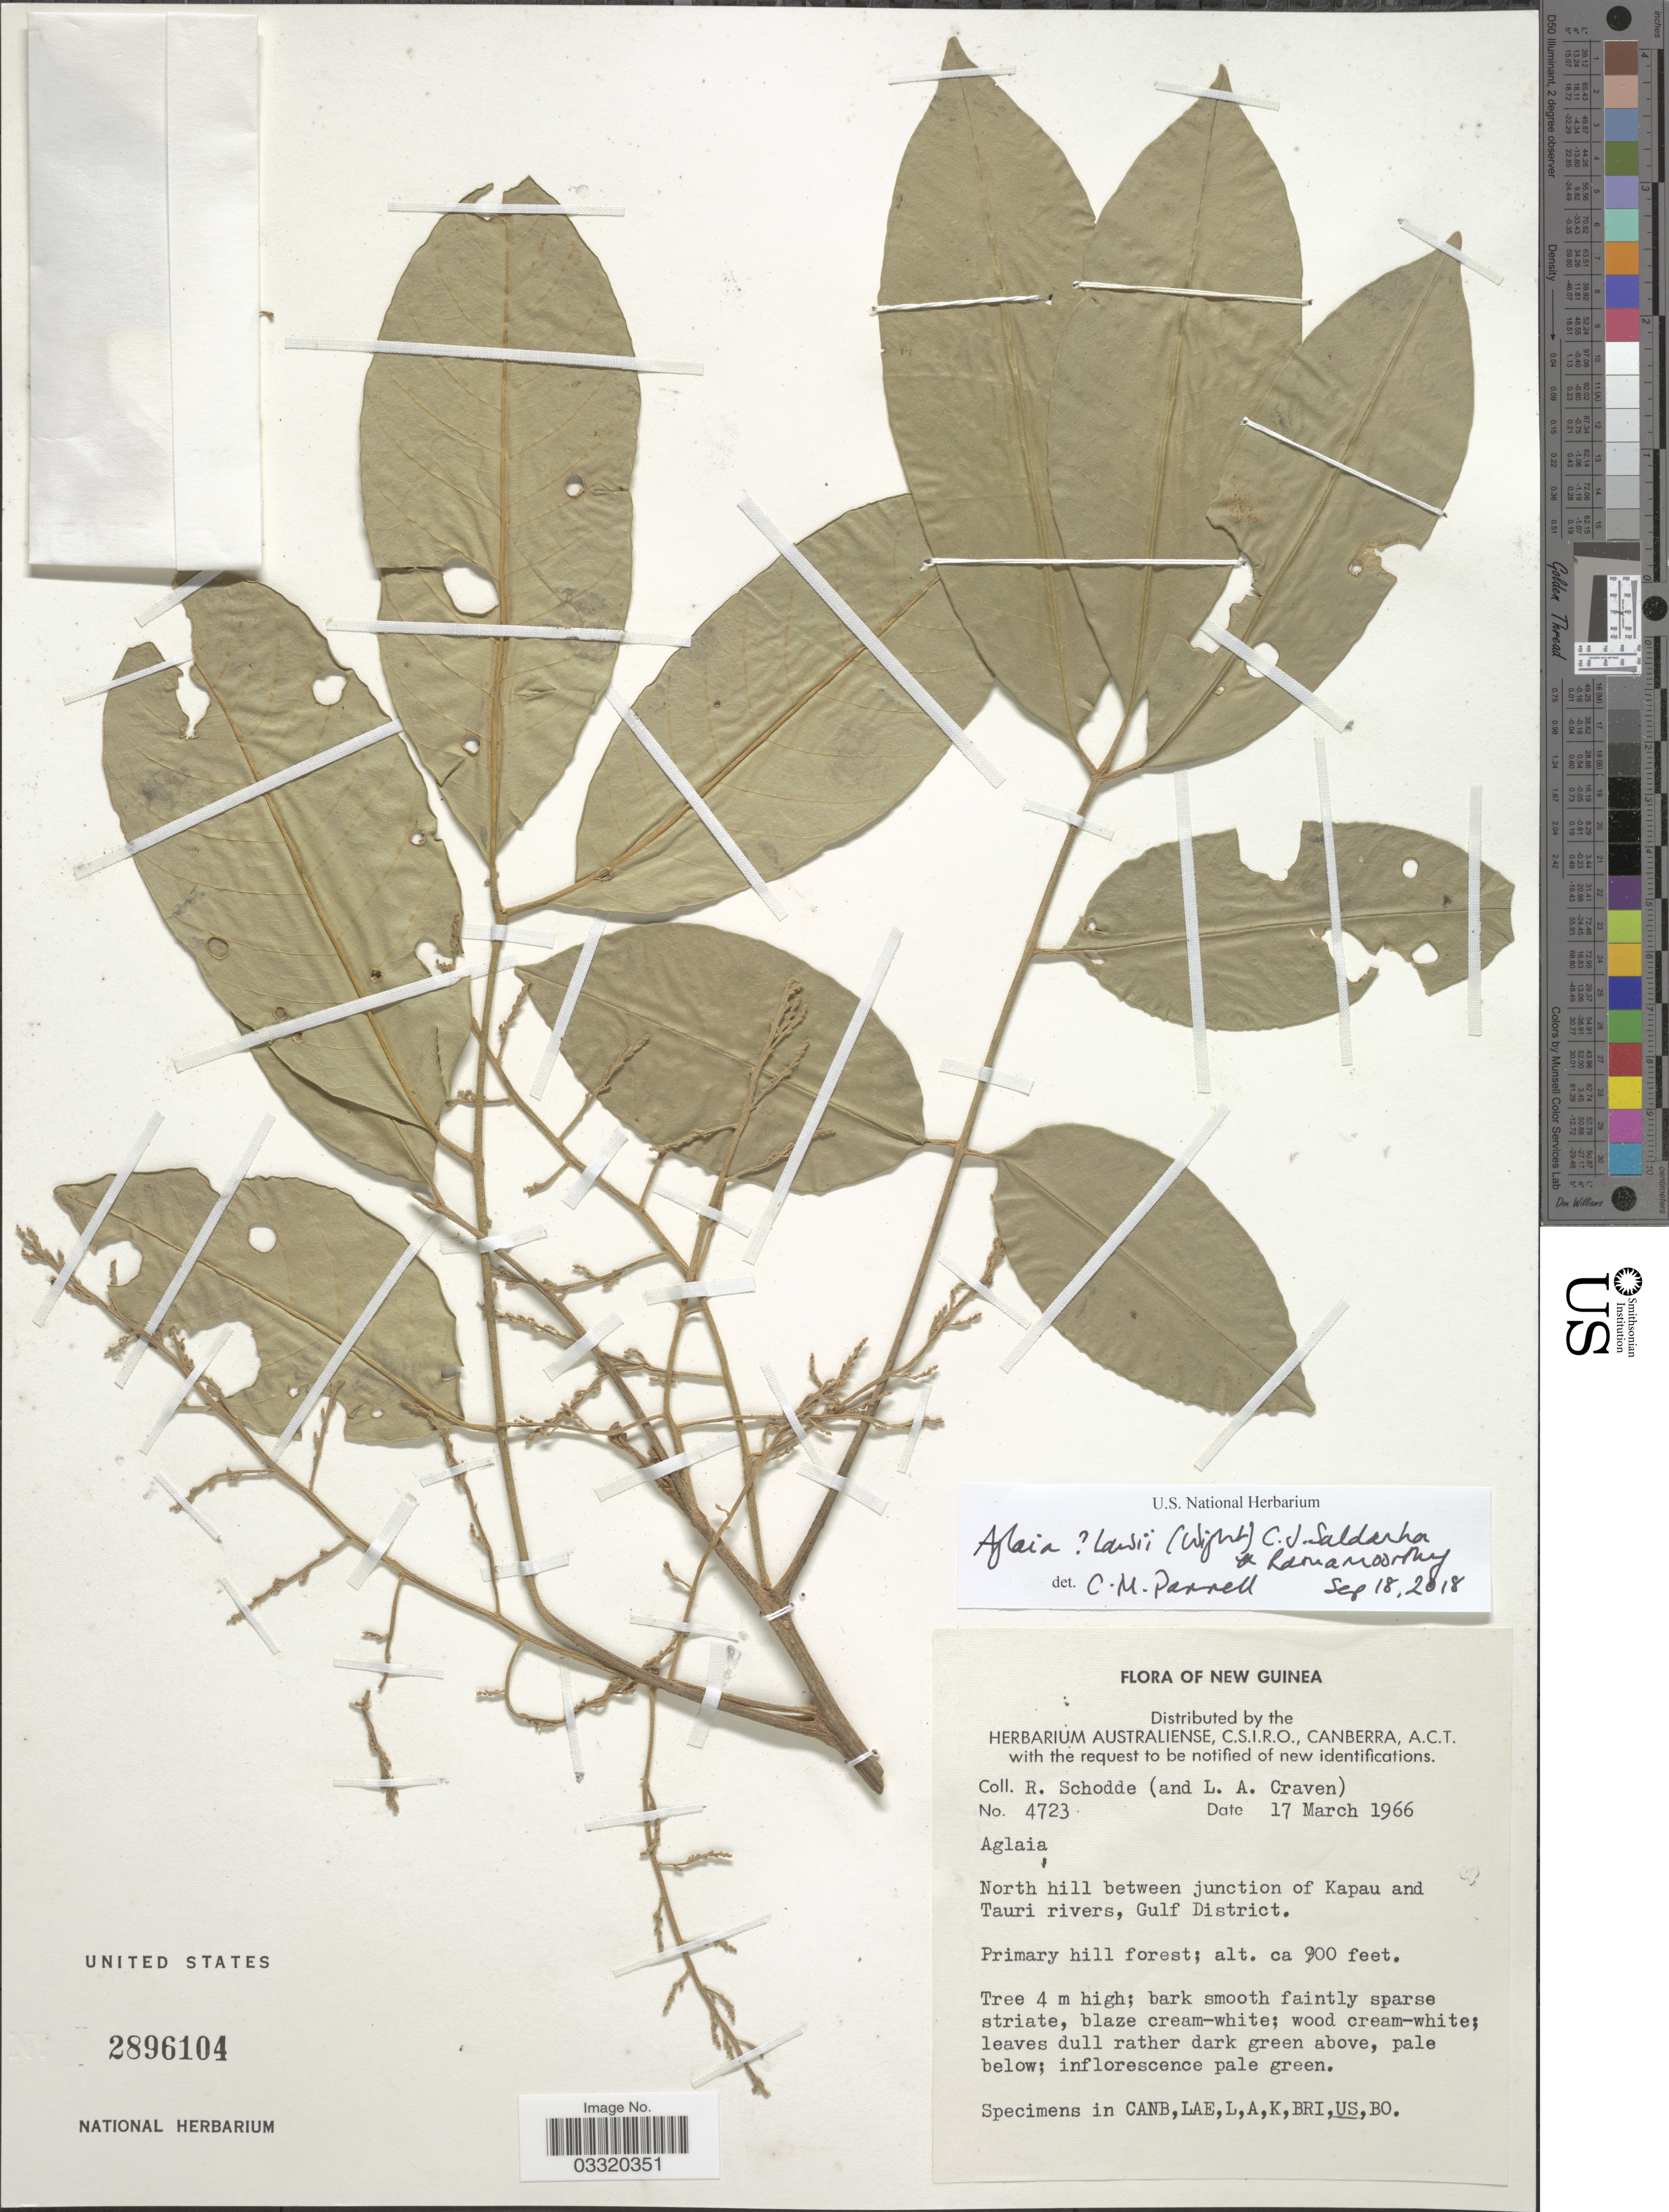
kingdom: Plantae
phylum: Tracheophyta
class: Magnoliopsida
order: Sapindales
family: Meliaceae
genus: Aglaia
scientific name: Aglaia lawii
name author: (Wight) C.J. Saldanha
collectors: R. Schodde & L. A. Craven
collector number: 4723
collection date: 1966-03-17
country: Papua New Guinea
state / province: Gulf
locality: North hill between junction of Kapau and Tauri rivers, Gulf District.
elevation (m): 274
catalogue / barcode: US 2896104